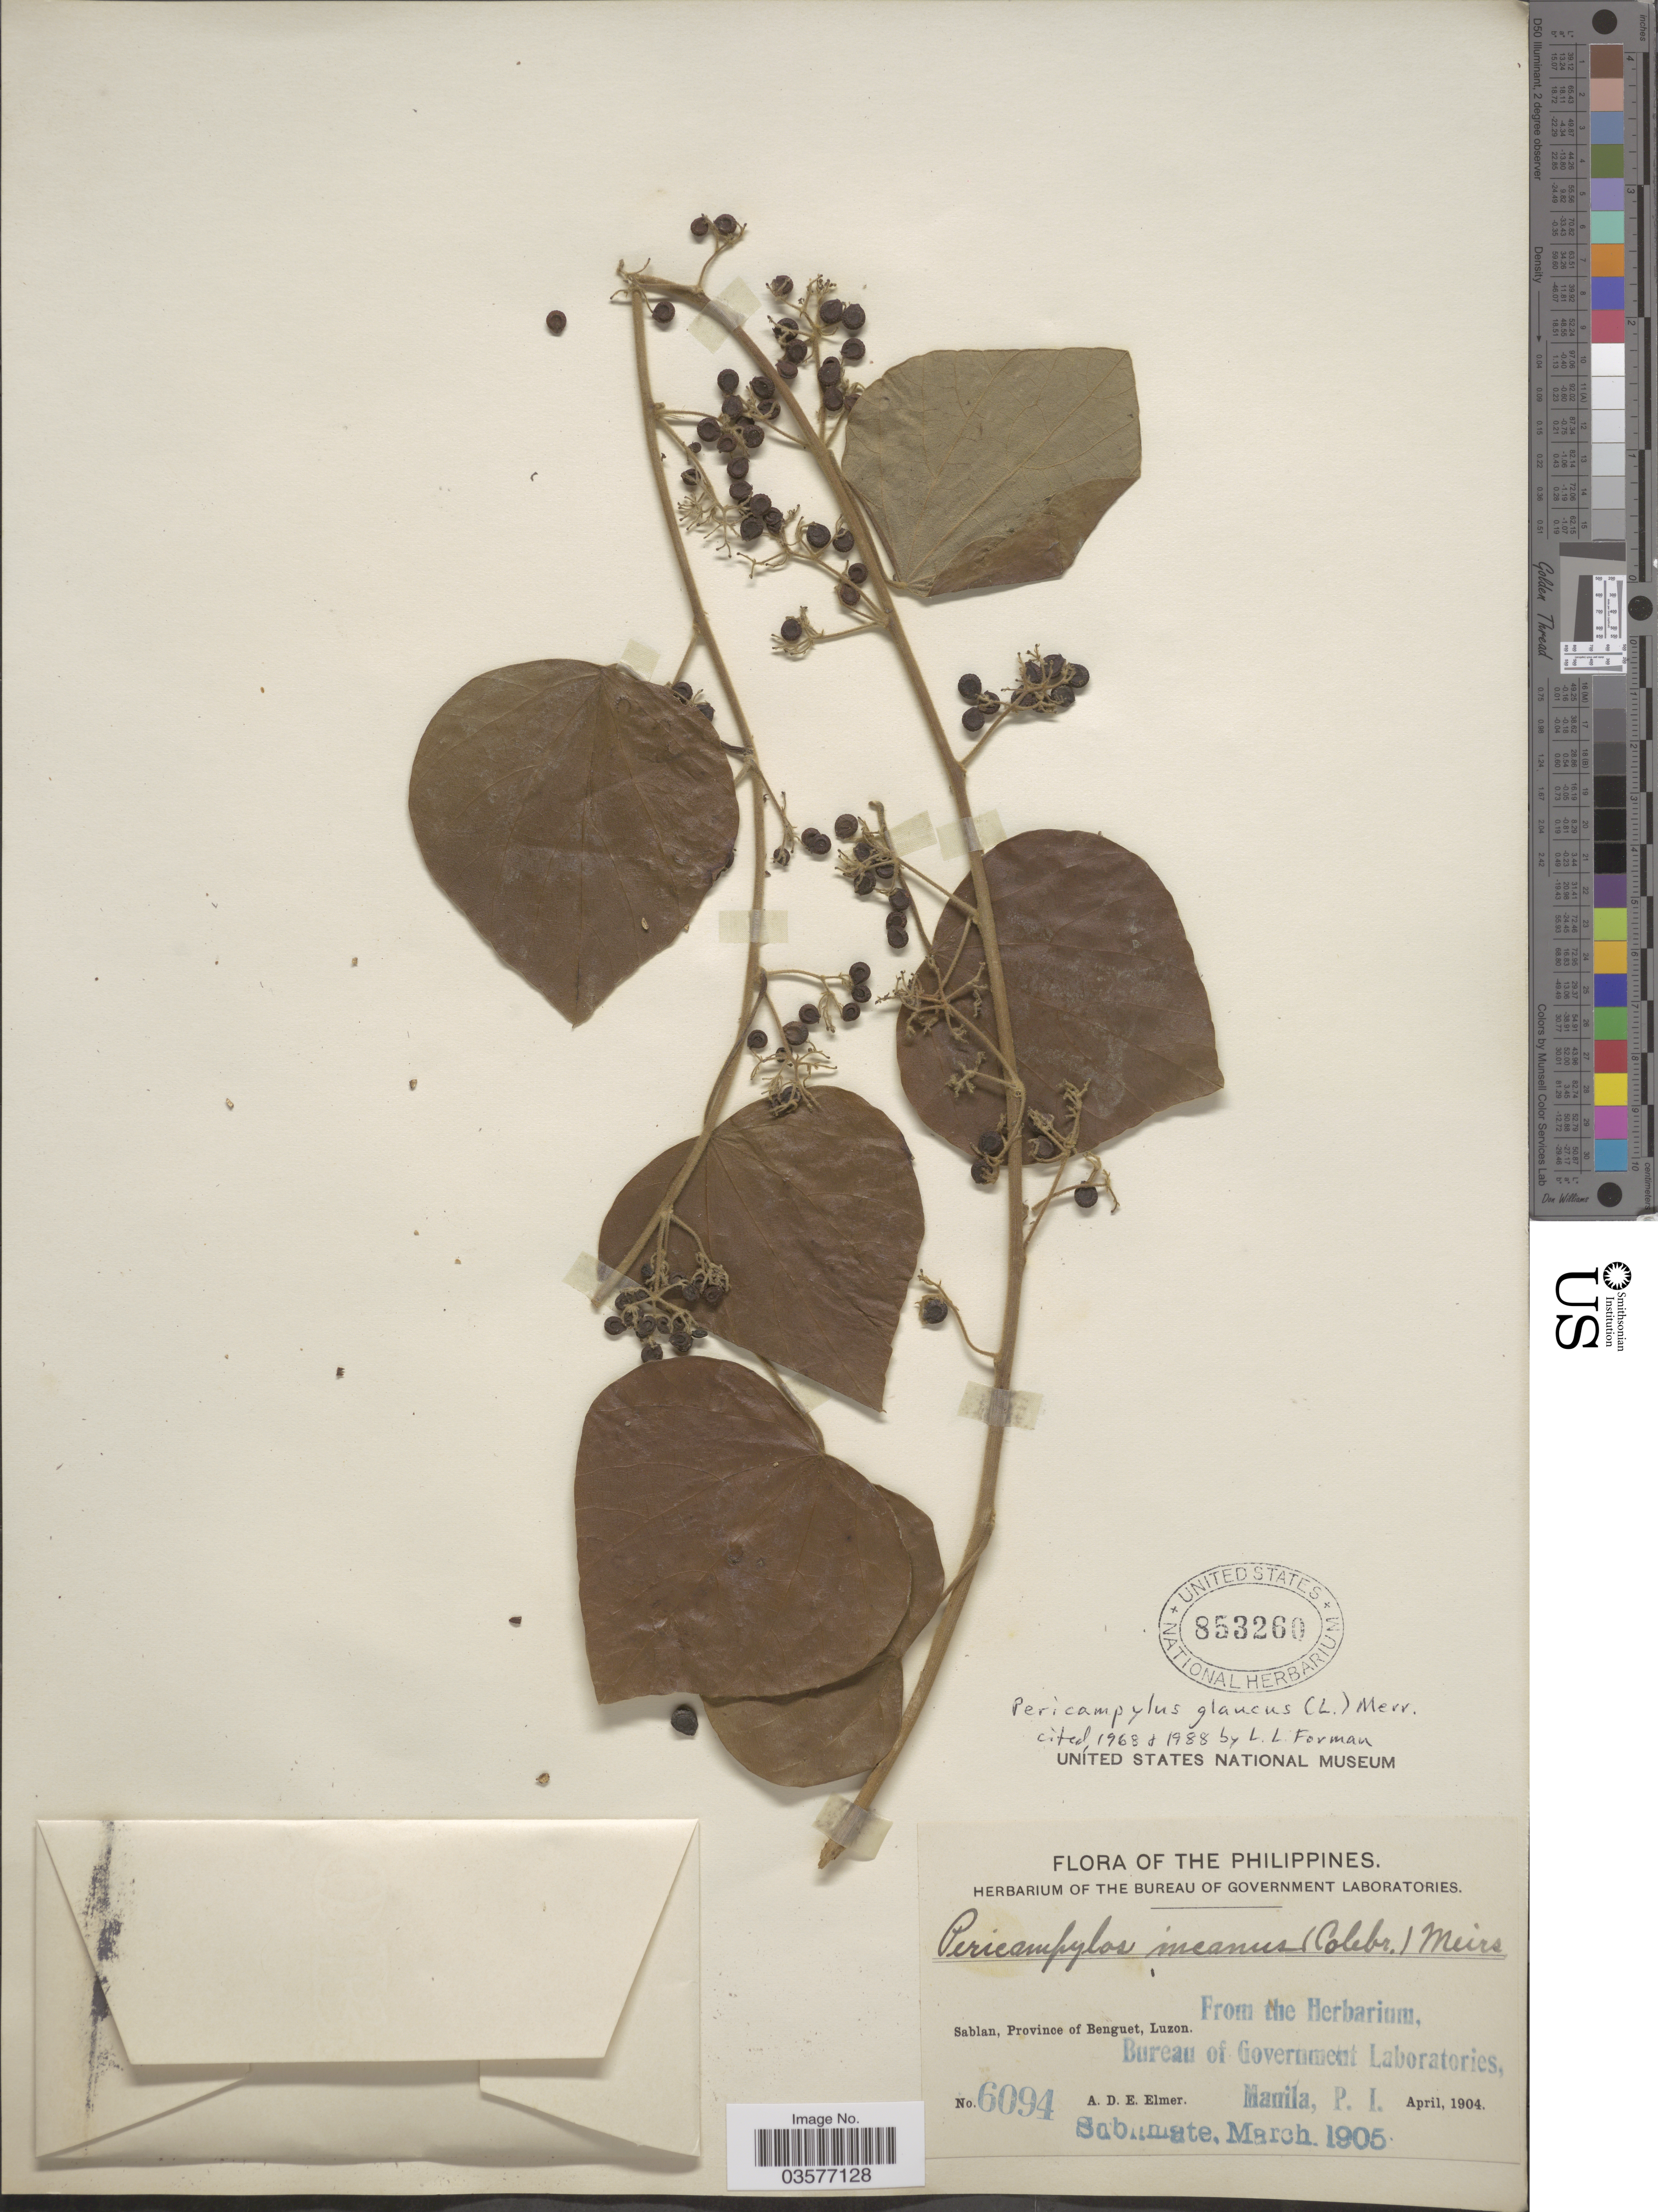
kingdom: Plantae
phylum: Tracheophyta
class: Magnoliopsida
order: Ranunculales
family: Menispermaceae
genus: Pericampylus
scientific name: Pericampylus glaucus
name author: (Lam.) Merr.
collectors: A. D. E. Elmer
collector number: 6094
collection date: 1904-04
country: Philippines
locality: Sablan, Province of Benguet, Luzon.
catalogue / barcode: US 853260